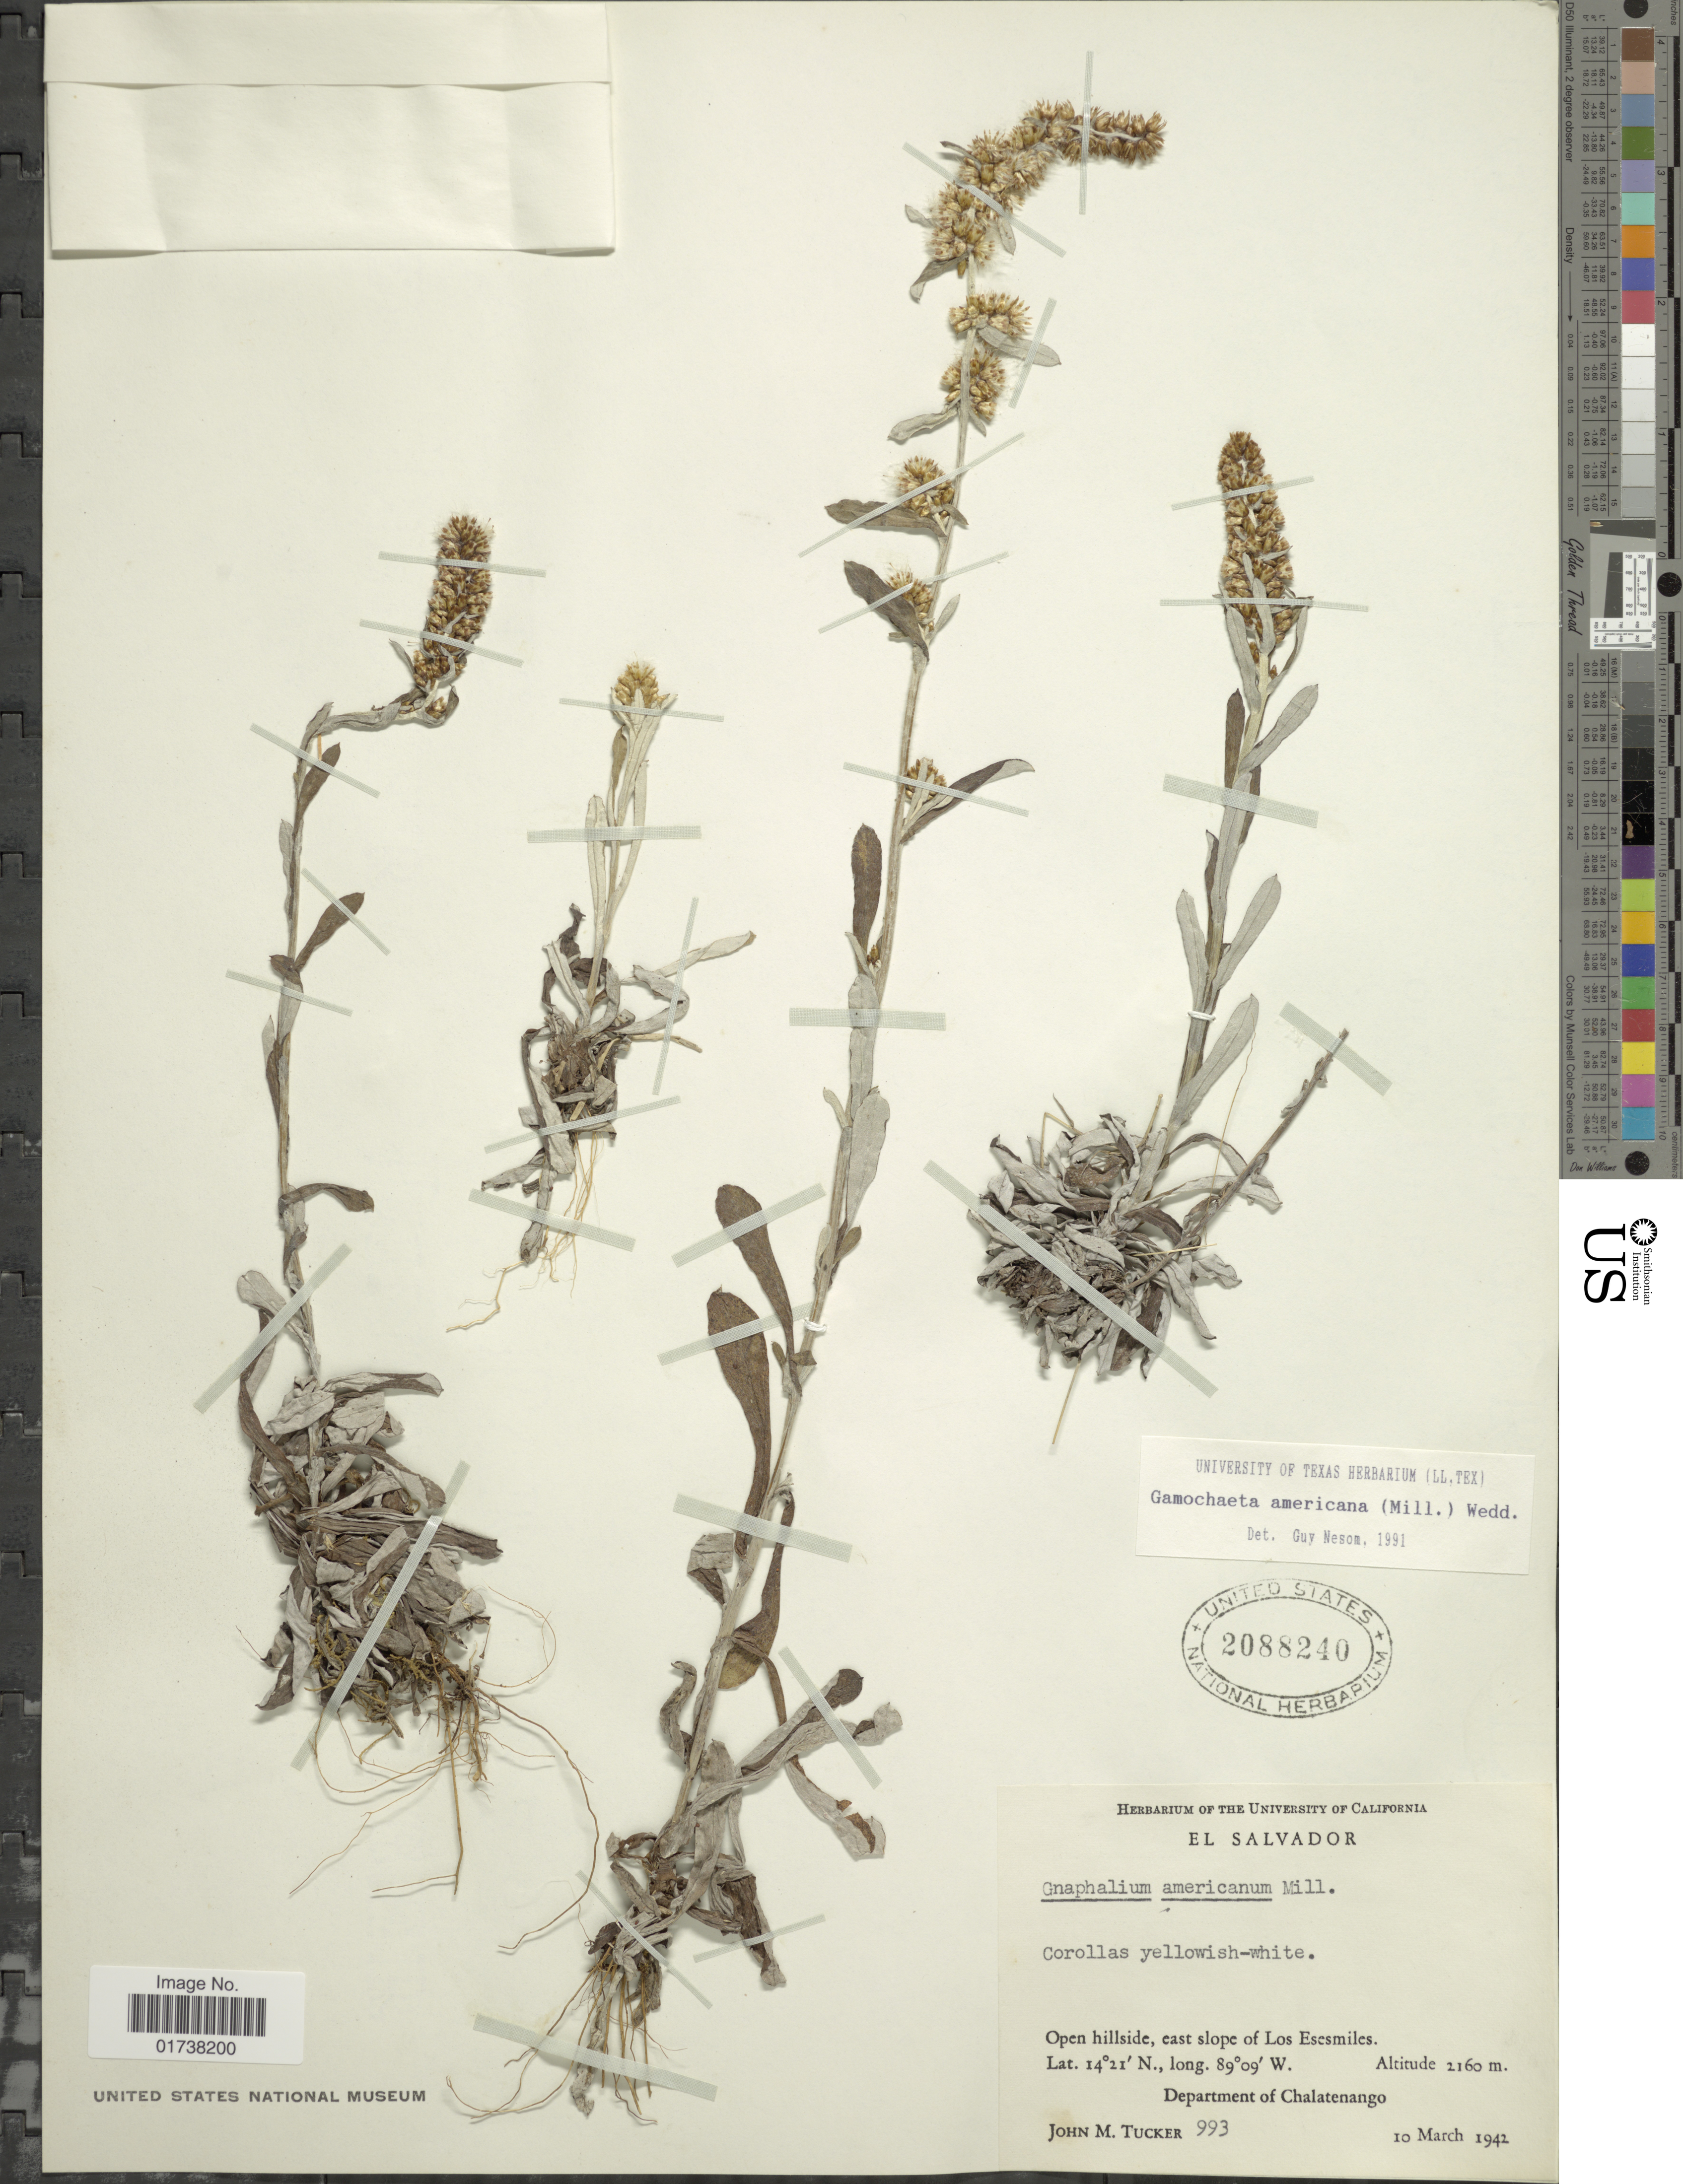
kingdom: Plantae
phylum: Tracheophyta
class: Magnoliopsida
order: Asterales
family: Asteraceae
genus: Gamochaeta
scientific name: Gamochaeta americana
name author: (Mill.) Wedd.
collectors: J. M. Tucker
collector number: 993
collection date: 1942-03-10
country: El Salvador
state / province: Chalatenango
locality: Open hillside, east slope of Los Esesmiles, Department of Chalatenango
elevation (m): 2160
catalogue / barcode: US 2088240